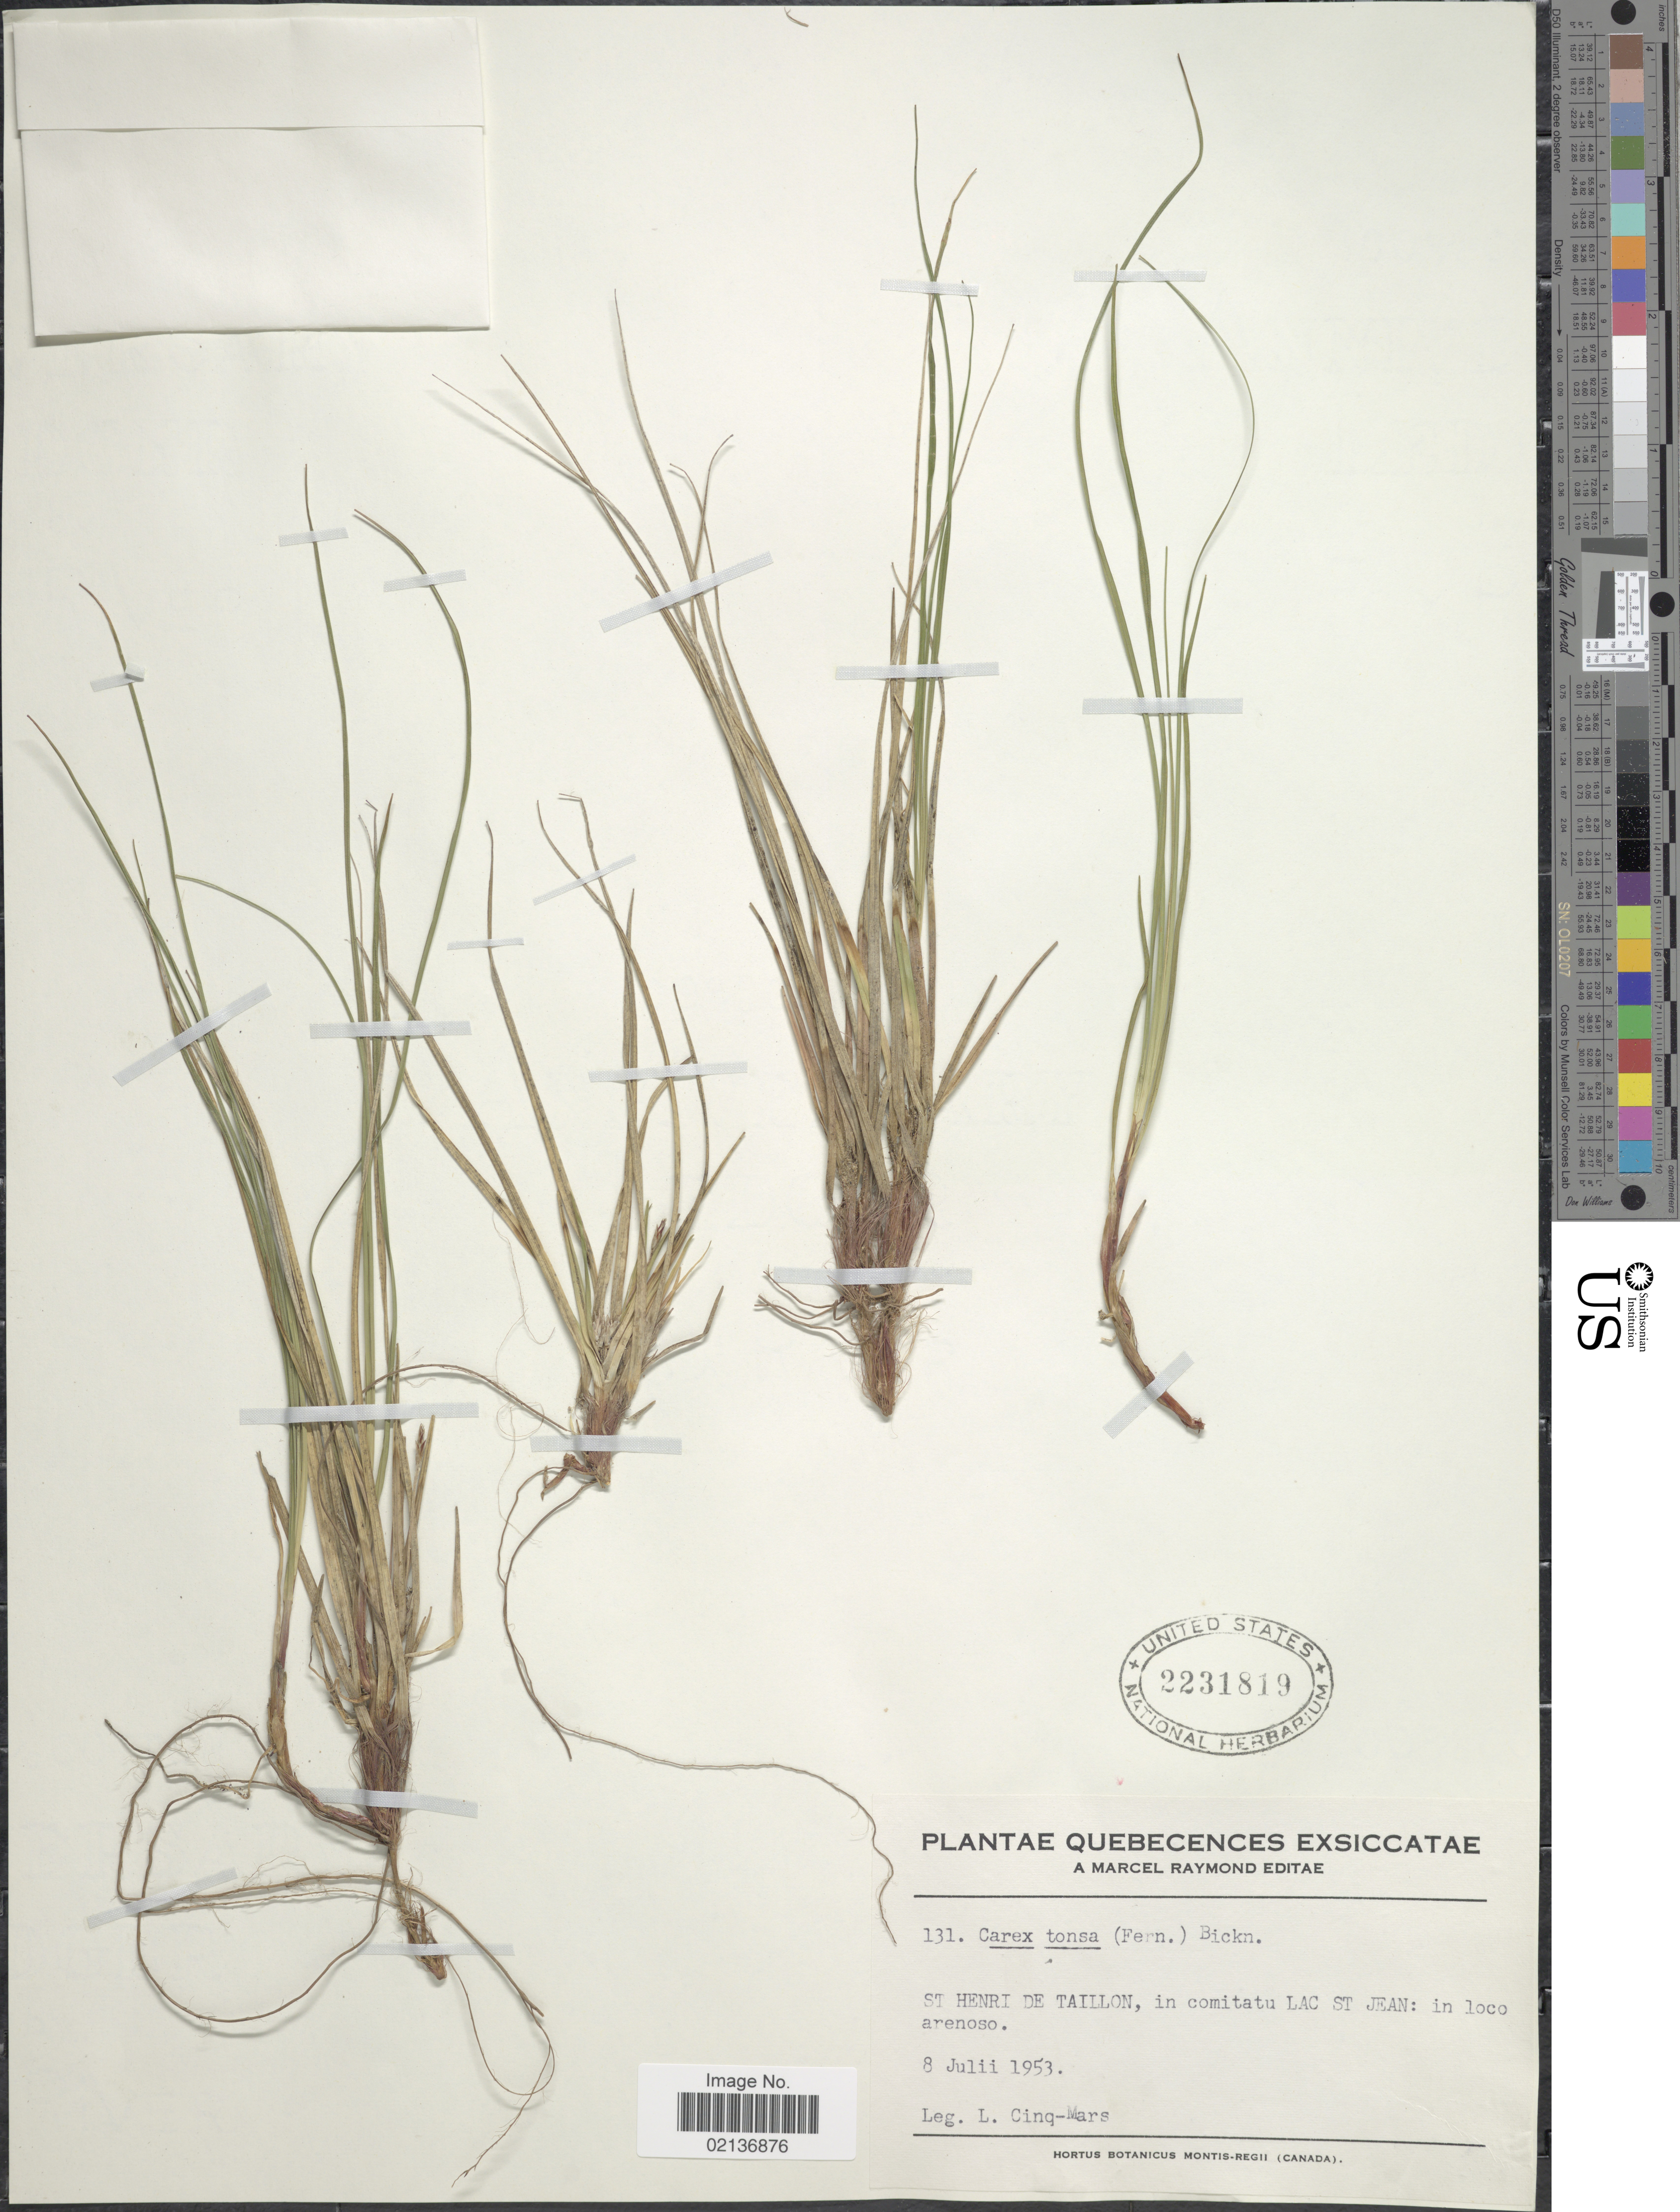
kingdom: Plantae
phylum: Tracheophyta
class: Liliopsida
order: Poales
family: Cyperaceae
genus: Carex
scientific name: Carex tonsa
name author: (Fernald) E.P. Bicknell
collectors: L. Cinq-Mars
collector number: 131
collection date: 1953-07-08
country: Canada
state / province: Quebec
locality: St Henri De Taillon, in comitatu Lac St Jean: in loco arenoso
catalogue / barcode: US 2231819